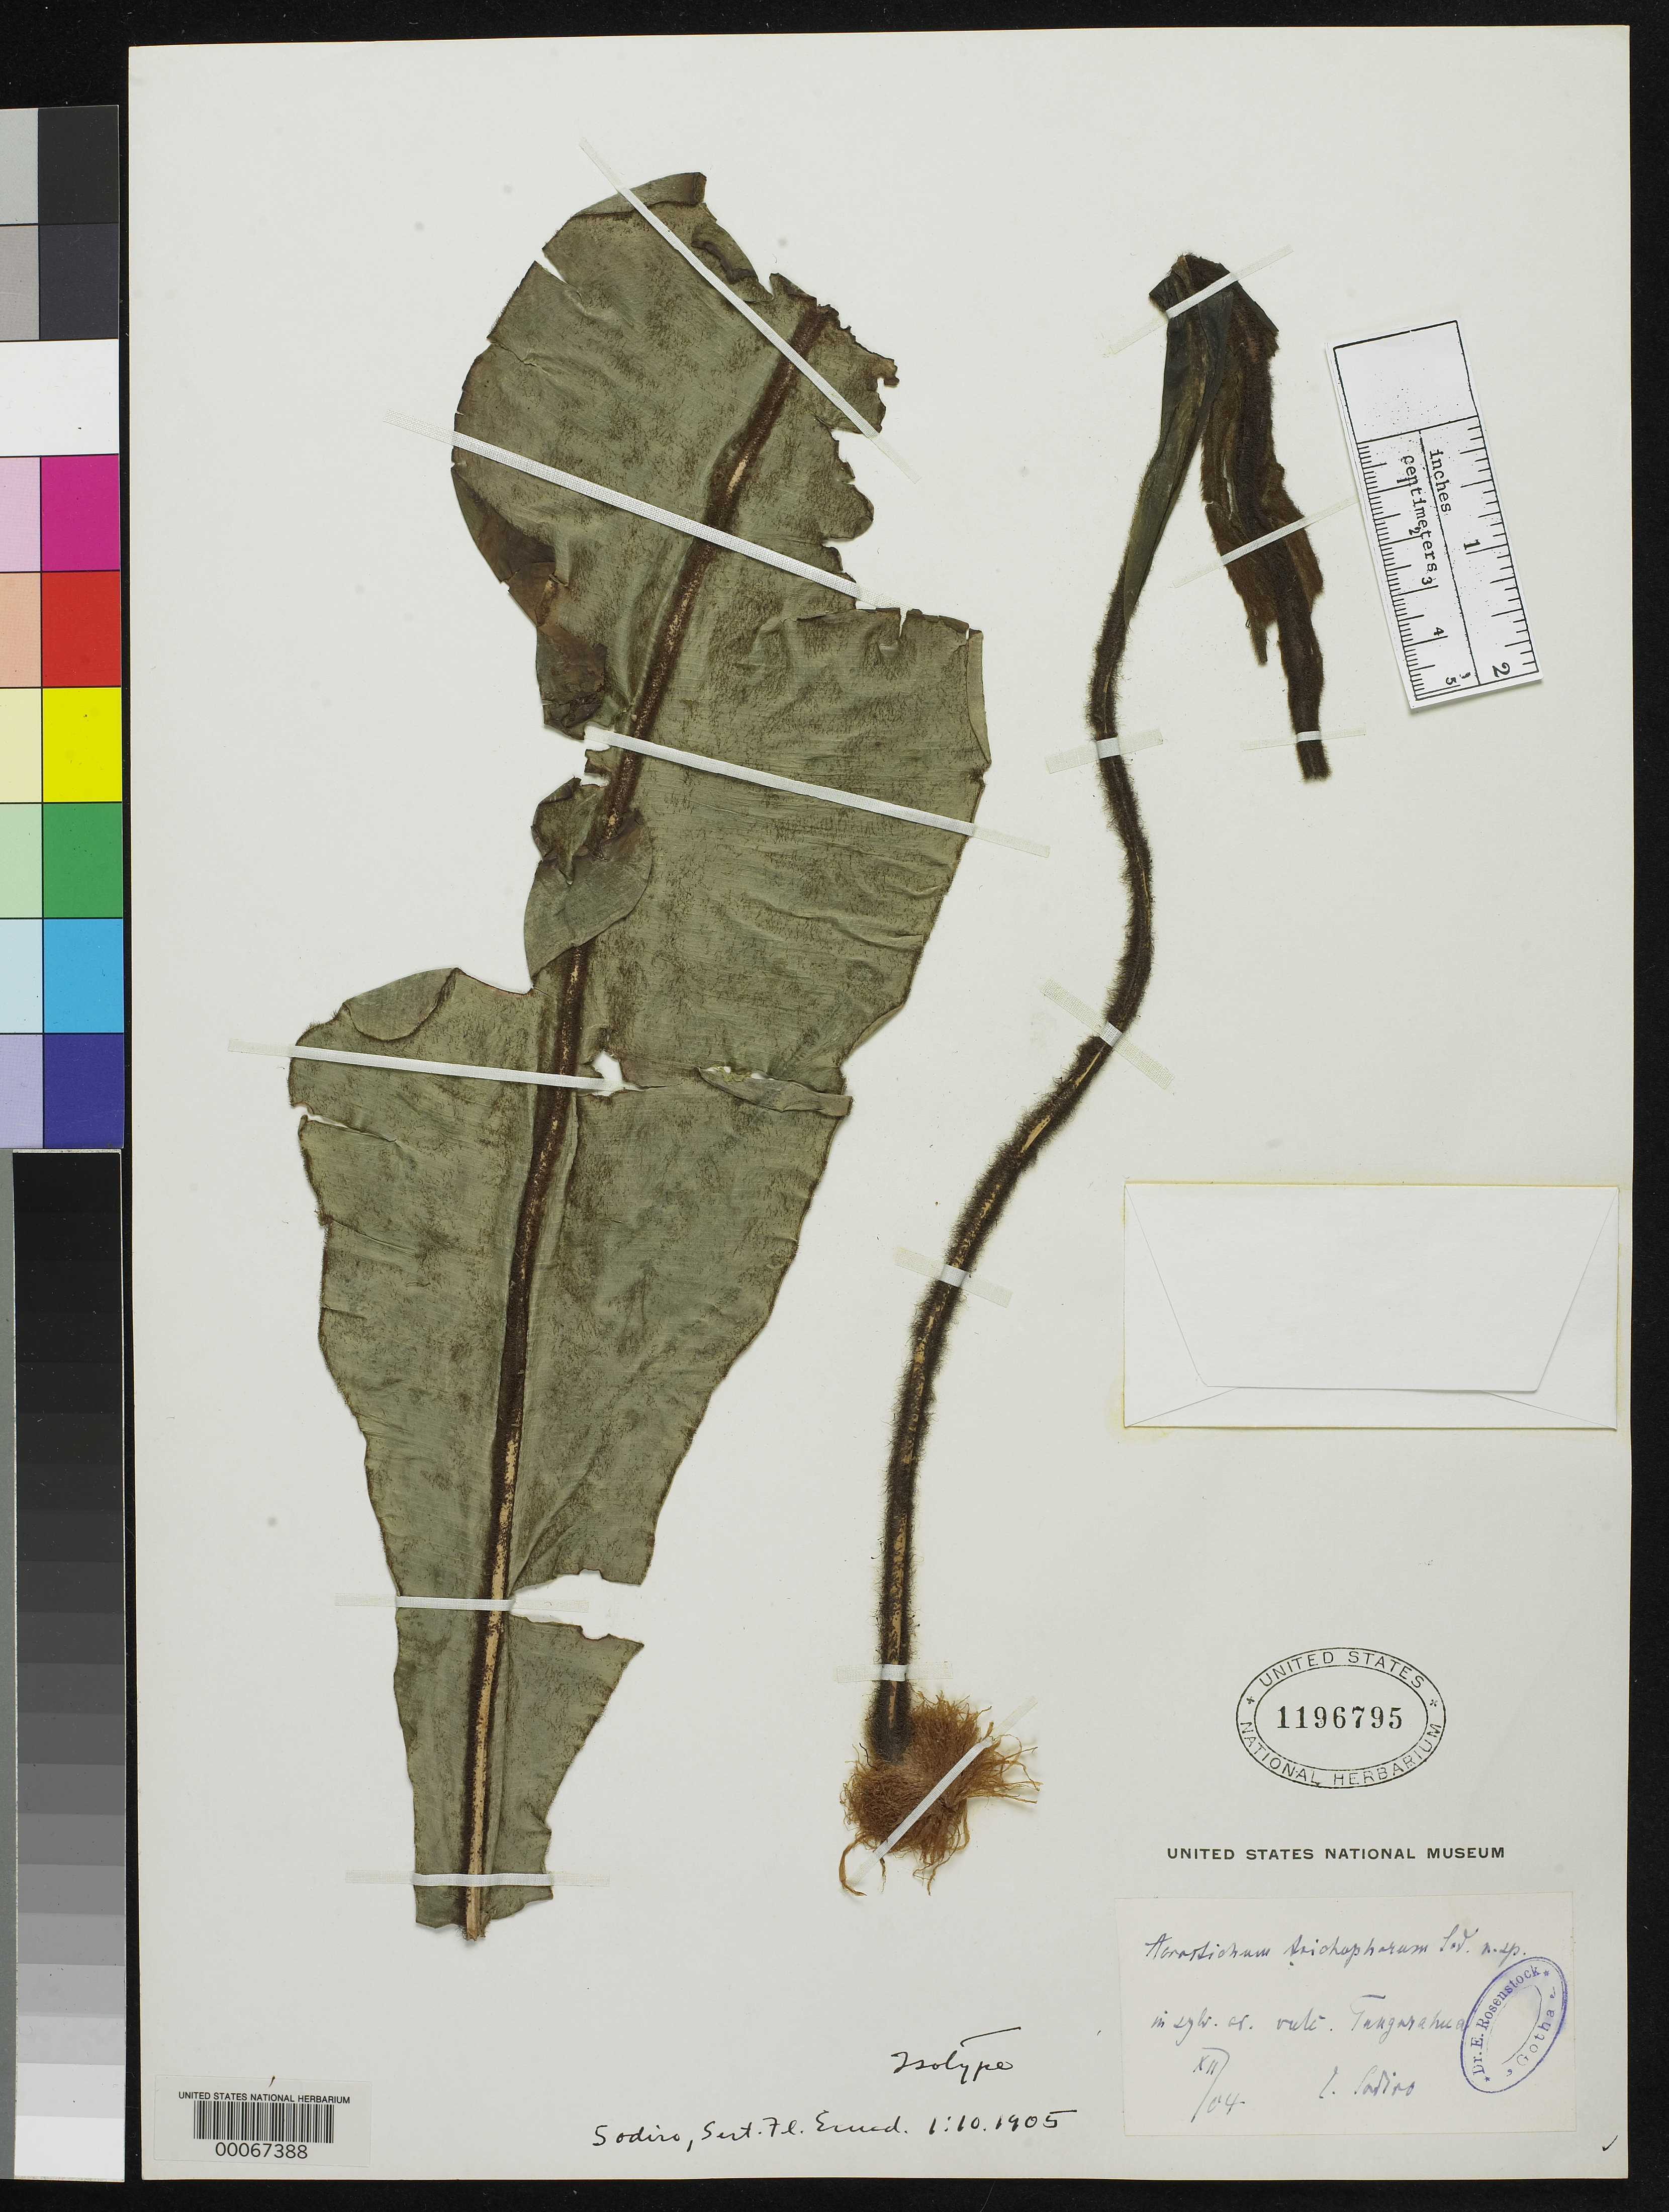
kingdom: Plantae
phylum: Tracheophyta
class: Polypodiopsida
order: Polypodiales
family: Pteridaceae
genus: Acrostichum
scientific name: Acrostichum trichophorum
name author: Sodiro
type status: Type Collection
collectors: L. Sodiro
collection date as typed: Dec 1904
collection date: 1904-12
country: Ecuador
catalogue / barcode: US 1196795